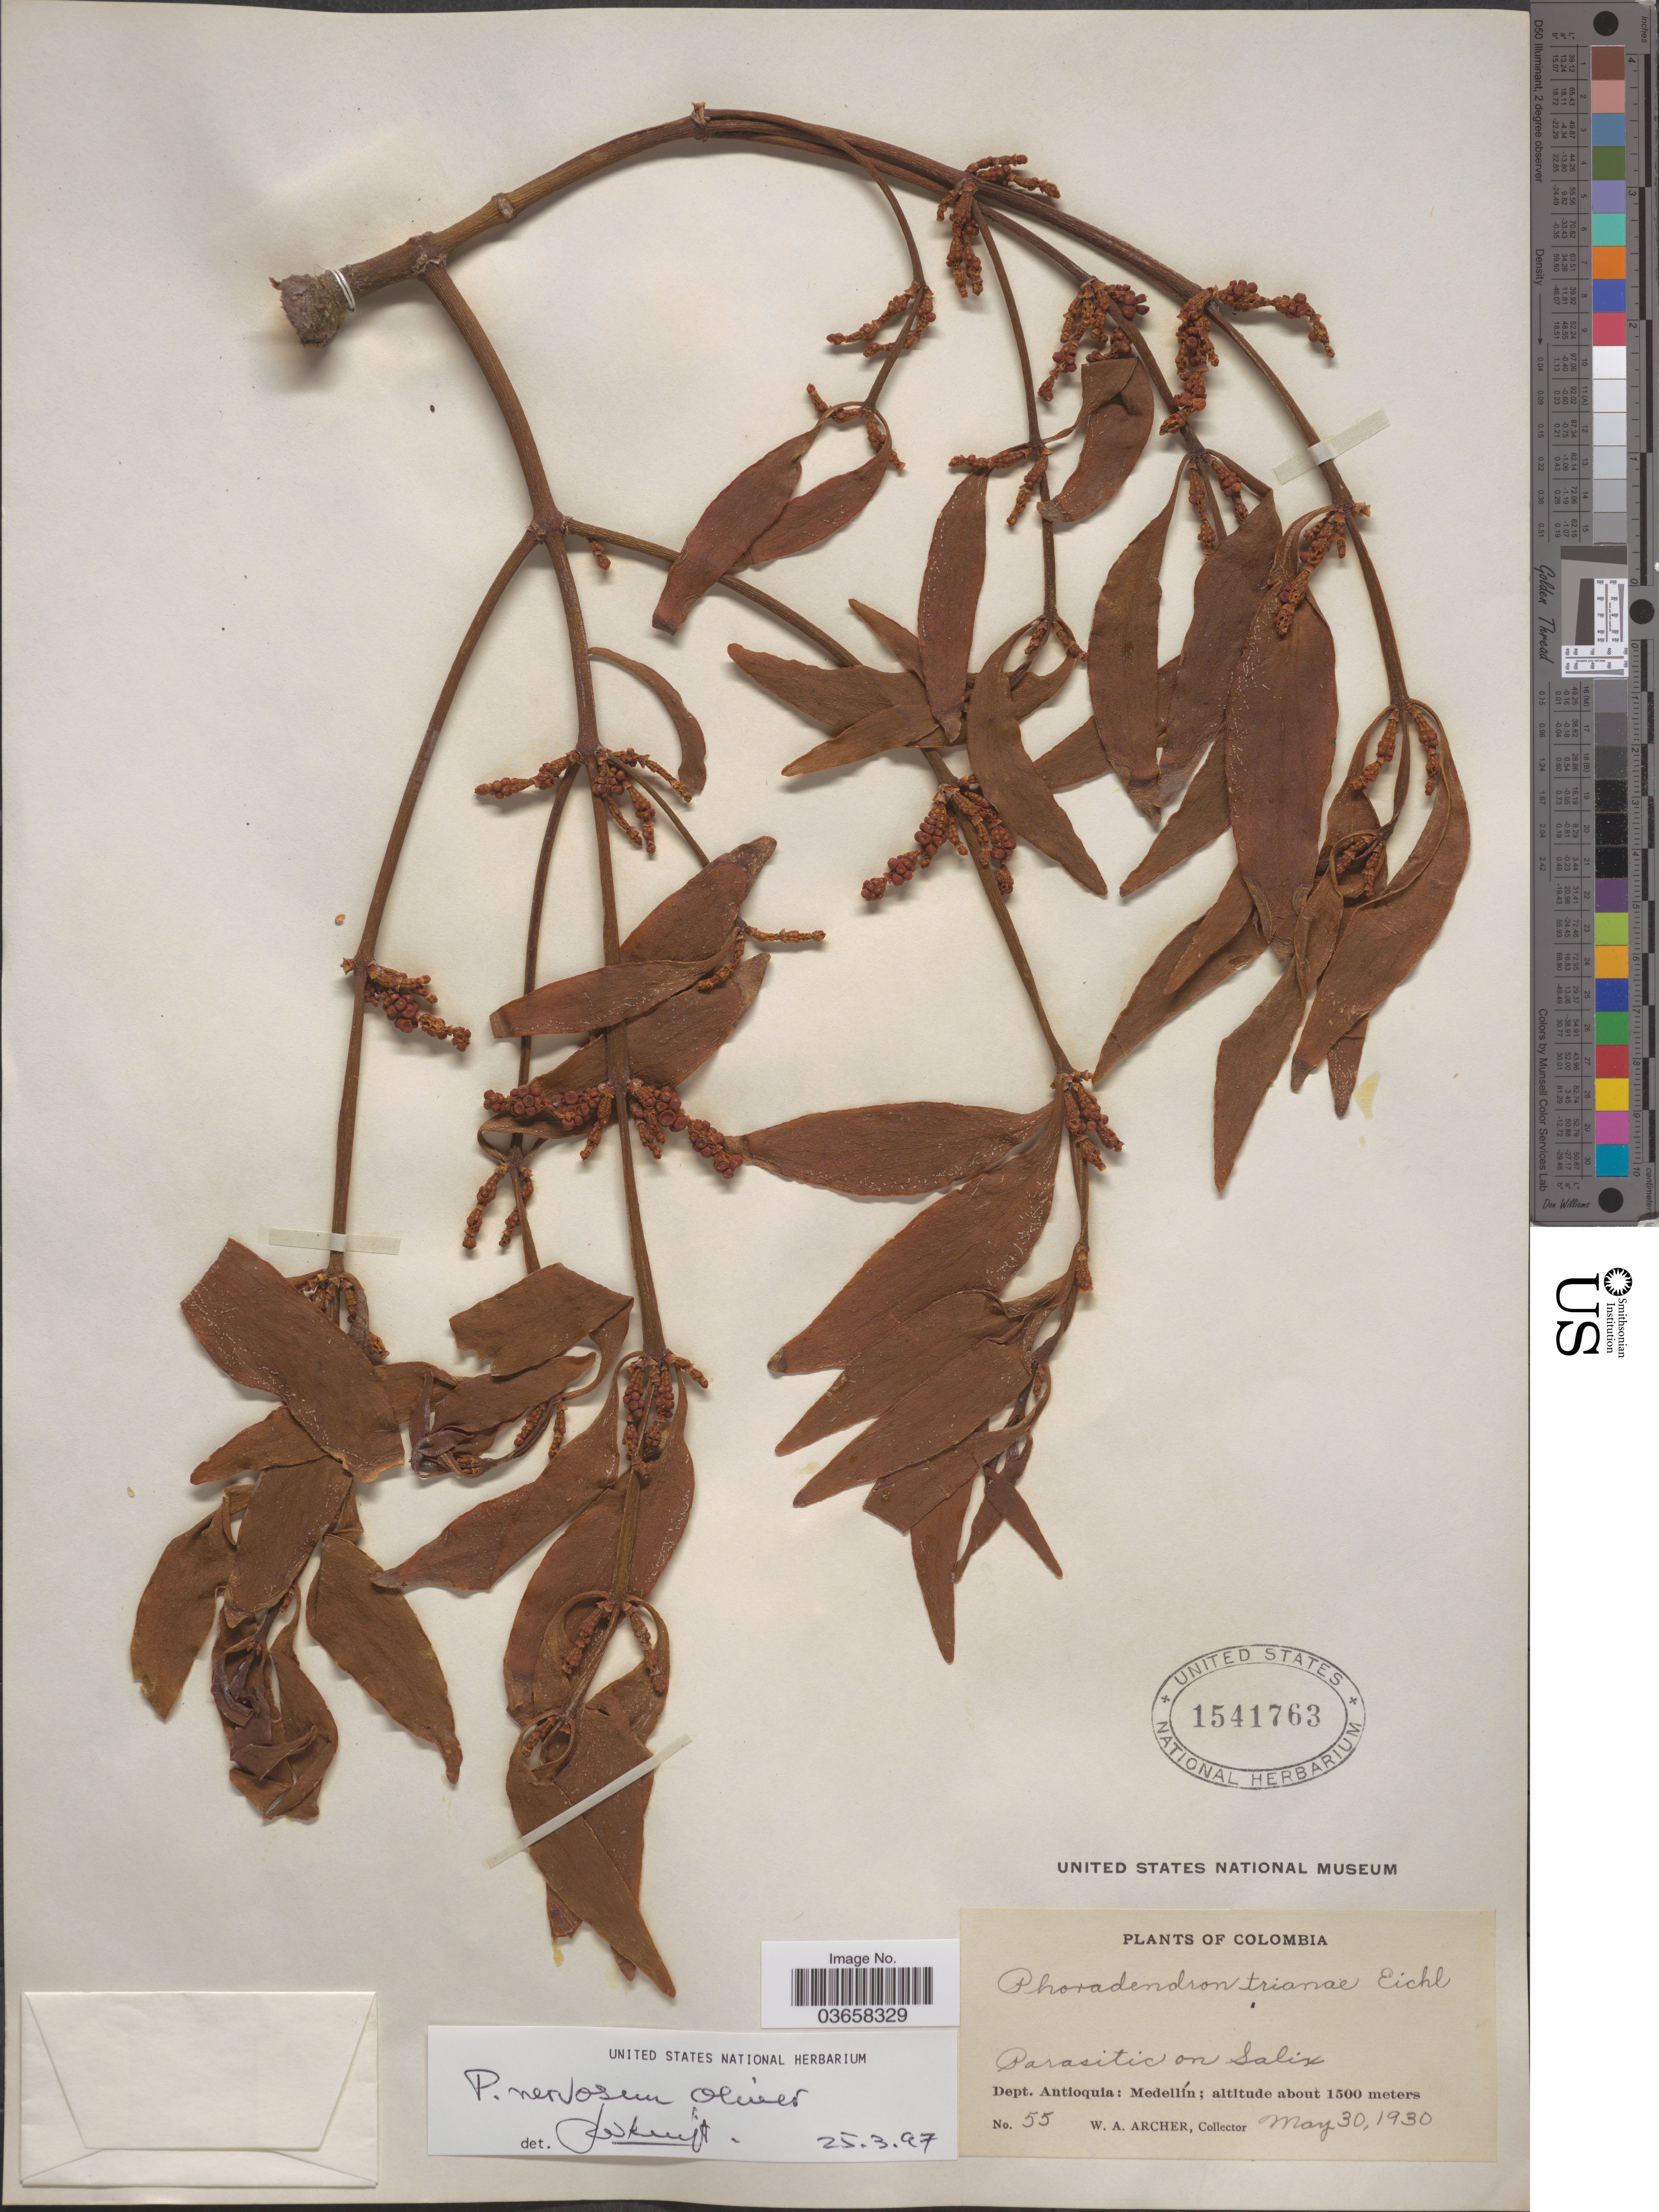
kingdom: Plantae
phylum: Tracheophyta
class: Magnoliopsida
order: Santalales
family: Viscaceae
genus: Phoradendron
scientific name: Phoradendron nervosum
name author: Oliv.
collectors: W. Archer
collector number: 55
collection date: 1930-05-30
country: Colombia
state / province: Antioquia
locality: Dept. Antioquia: Medellín.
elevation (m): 1500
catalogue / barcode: US 1541763